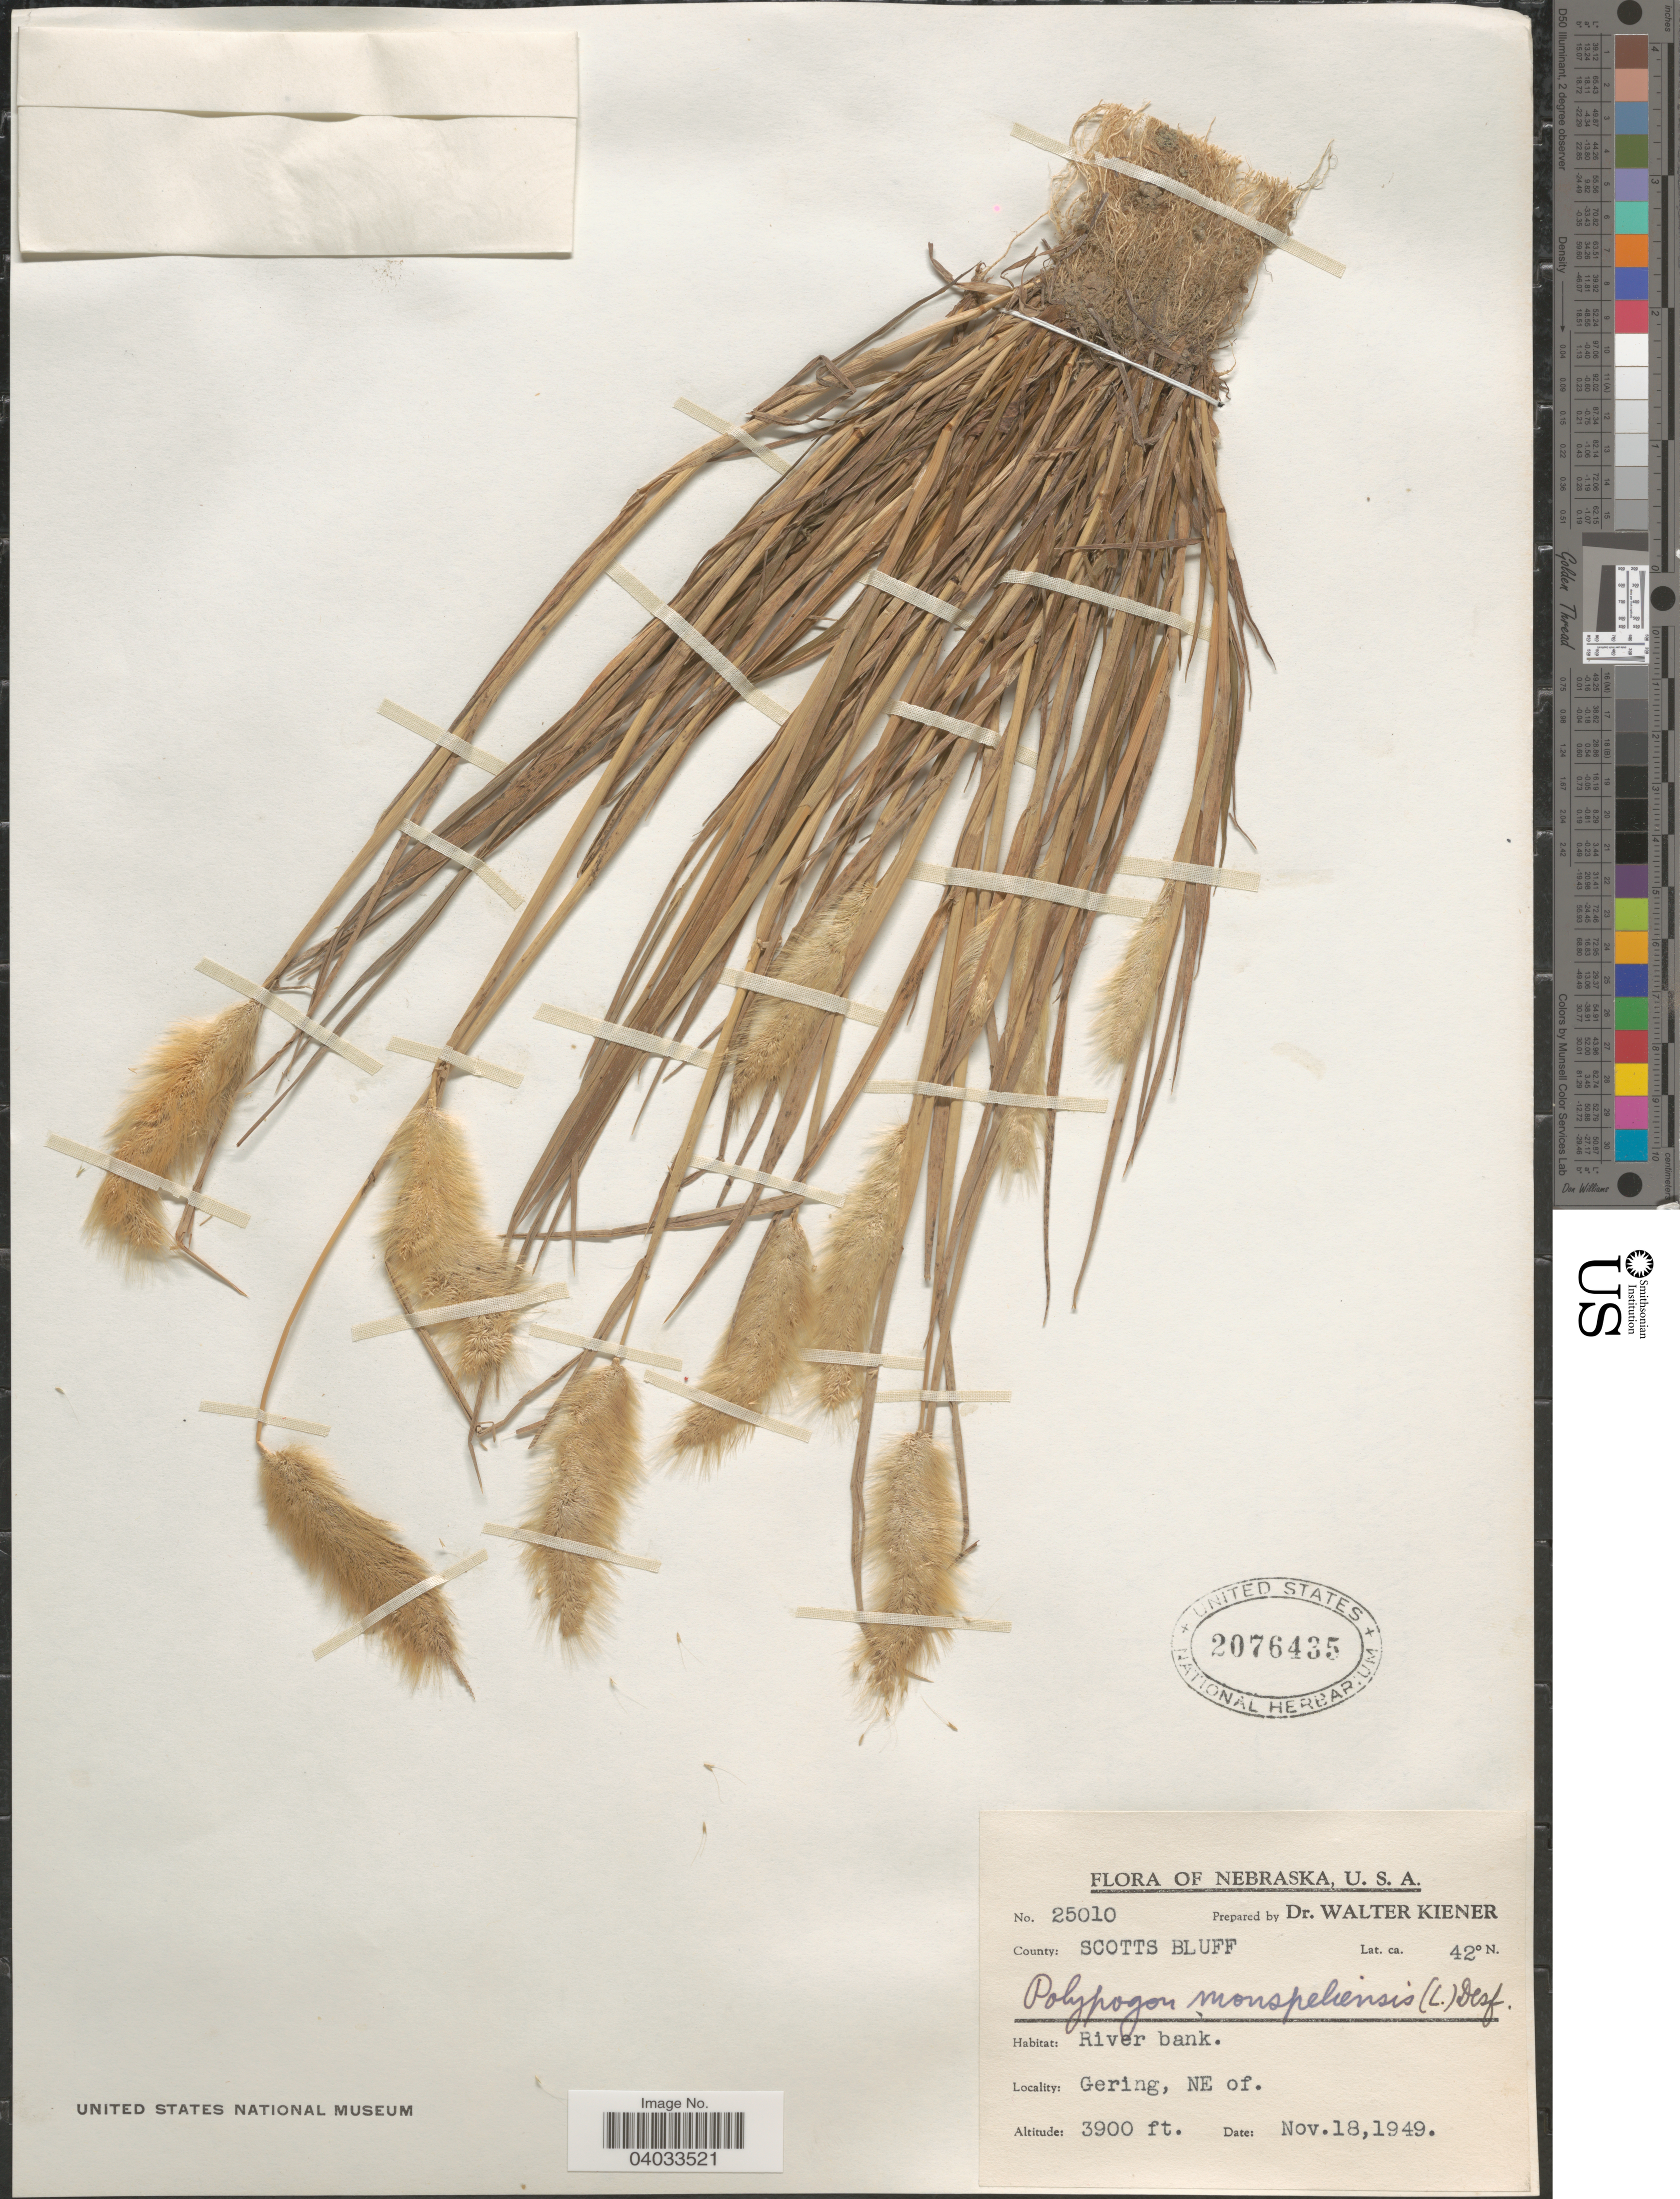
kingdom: Plantae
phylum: Tracheophyta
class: Liliopsida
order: Poales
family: Poaceae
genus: Polypogon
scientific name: Polypogon monspeliensis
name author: (L.) Desf.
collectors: W. Kiener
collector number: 25010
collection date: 1949-11-18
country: United States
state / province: Nebraska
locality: County: Scotts Bluff. Gering, NE of.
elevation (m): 1189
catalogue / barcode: US 2076435